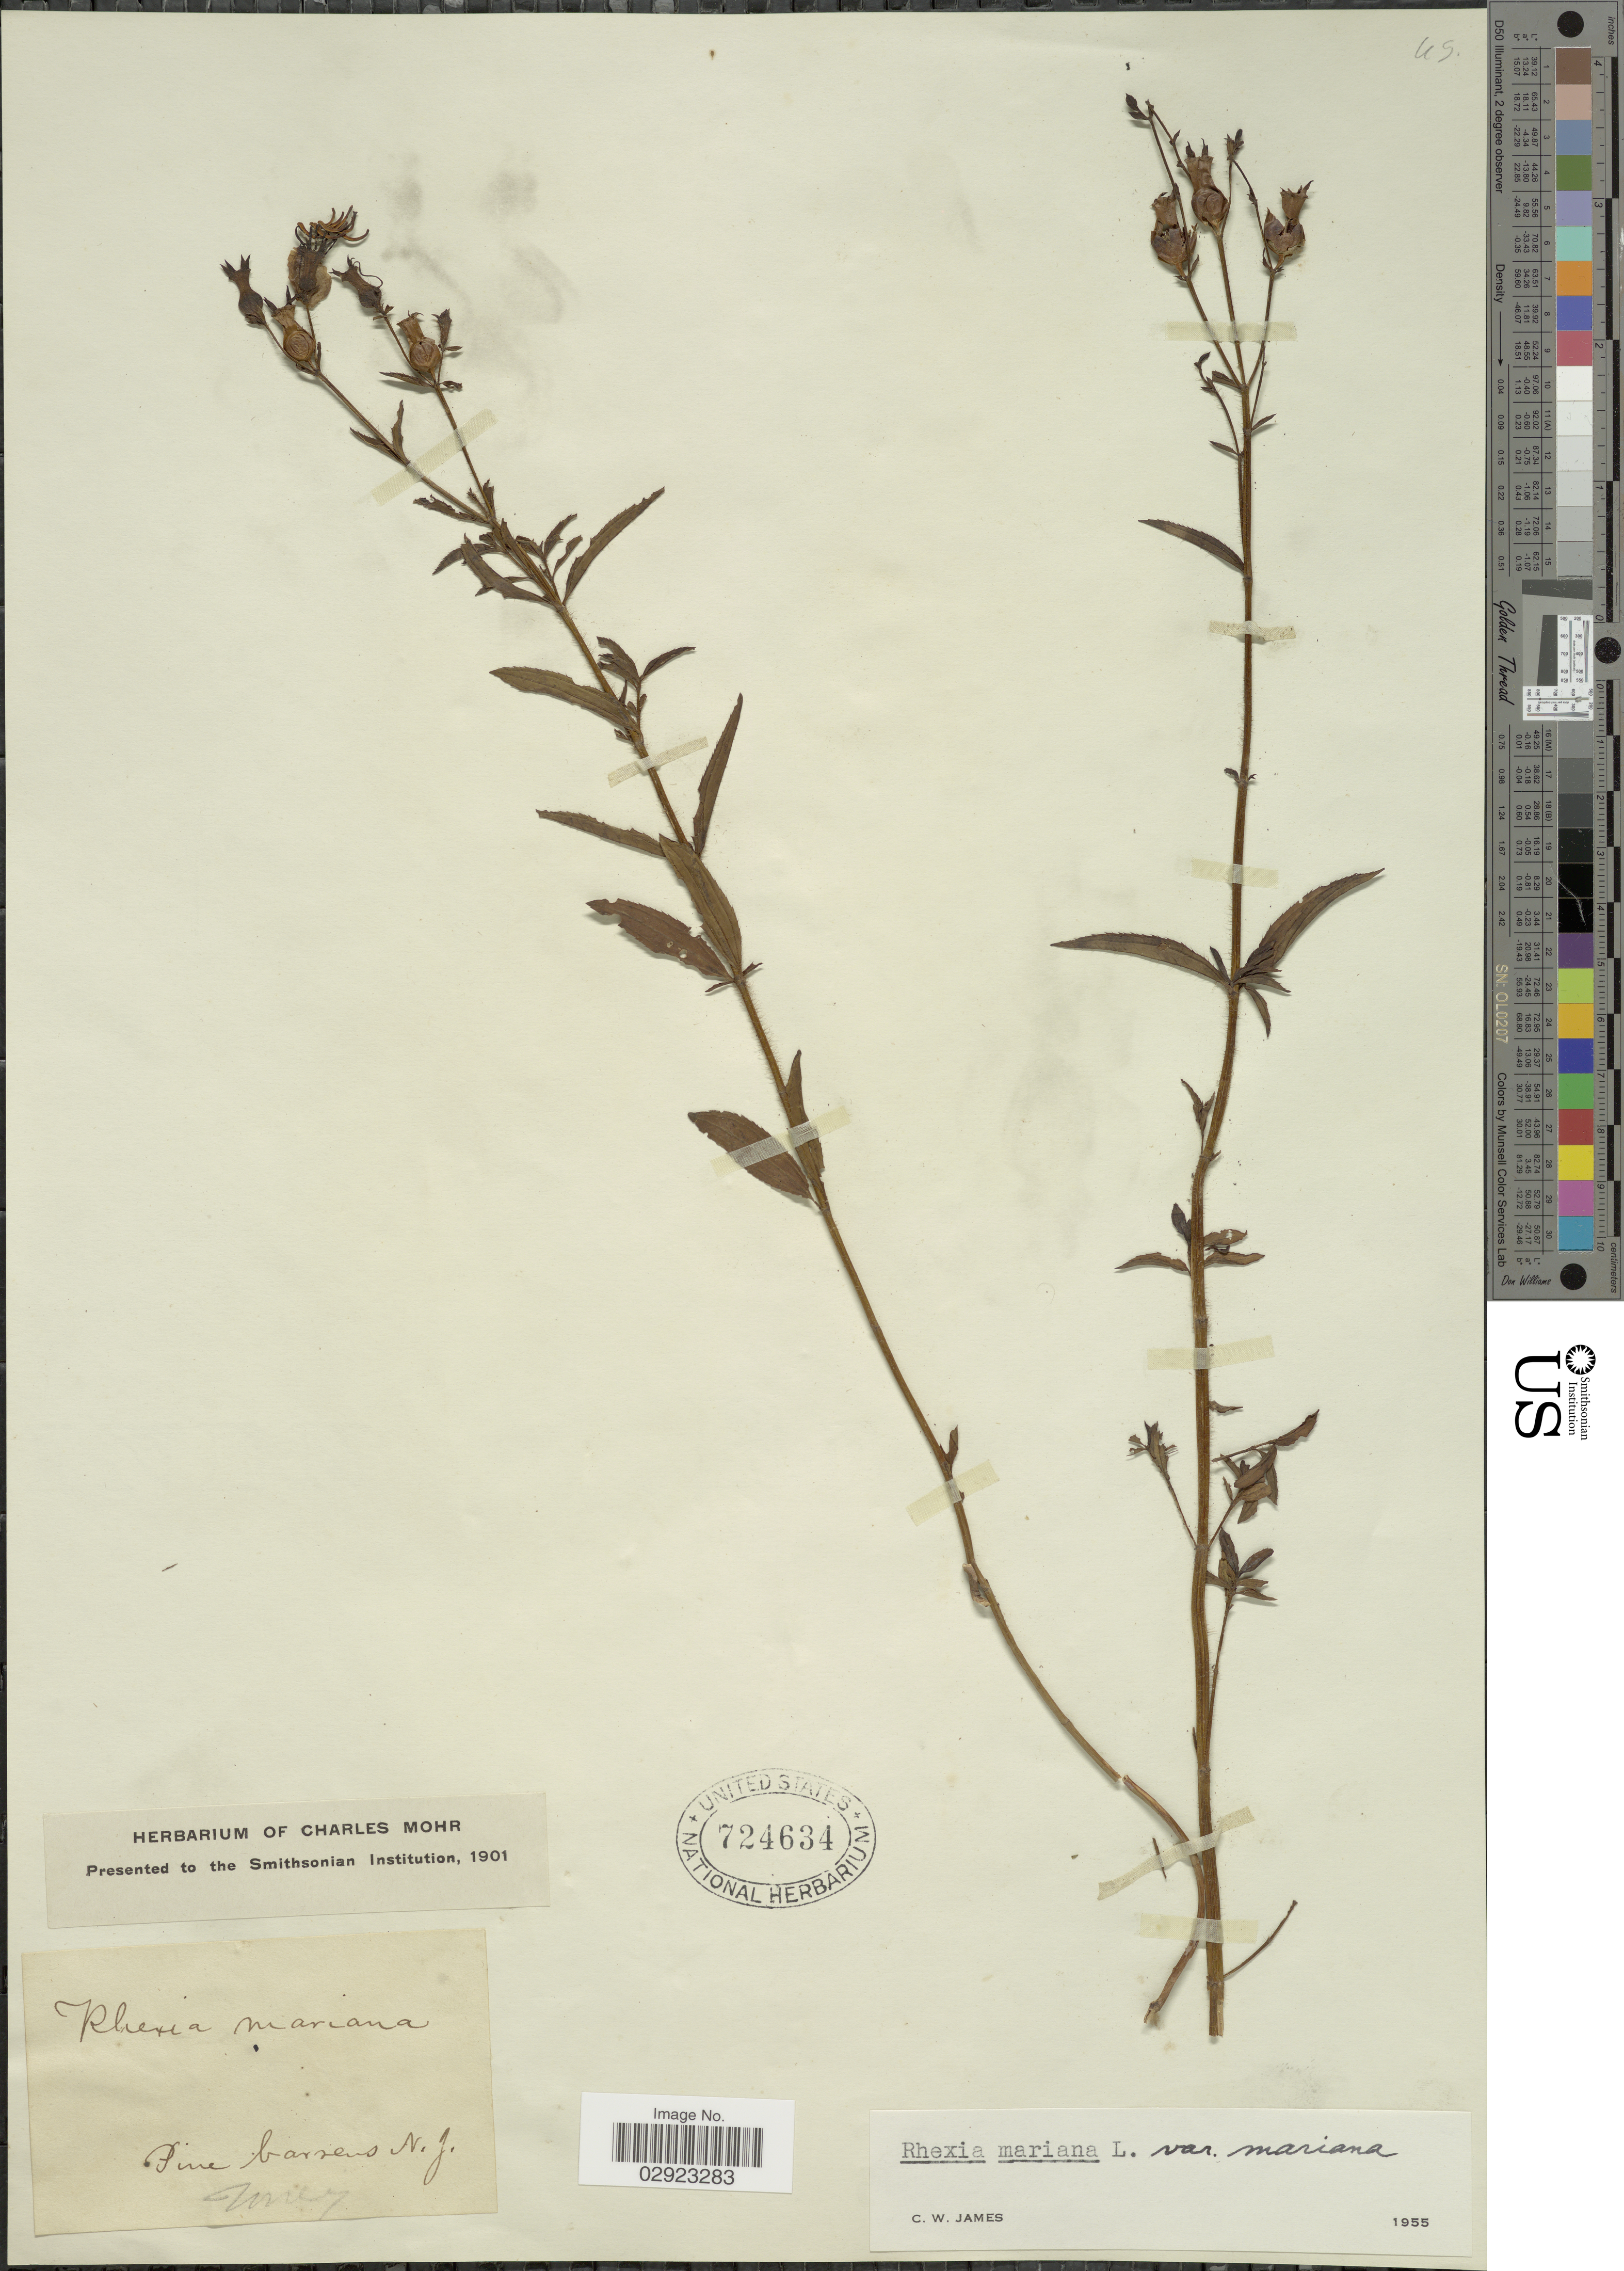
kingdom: Plantae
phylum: Tracheophyta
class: Magnoliopsida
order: Myrtales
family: Melastomataceae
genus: Rhexia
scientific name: Rhexia mariana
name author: L.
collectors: ex herb. Charles Mohr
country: United States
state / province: New Jersey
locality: Pine barrens.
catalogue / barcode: US 724634